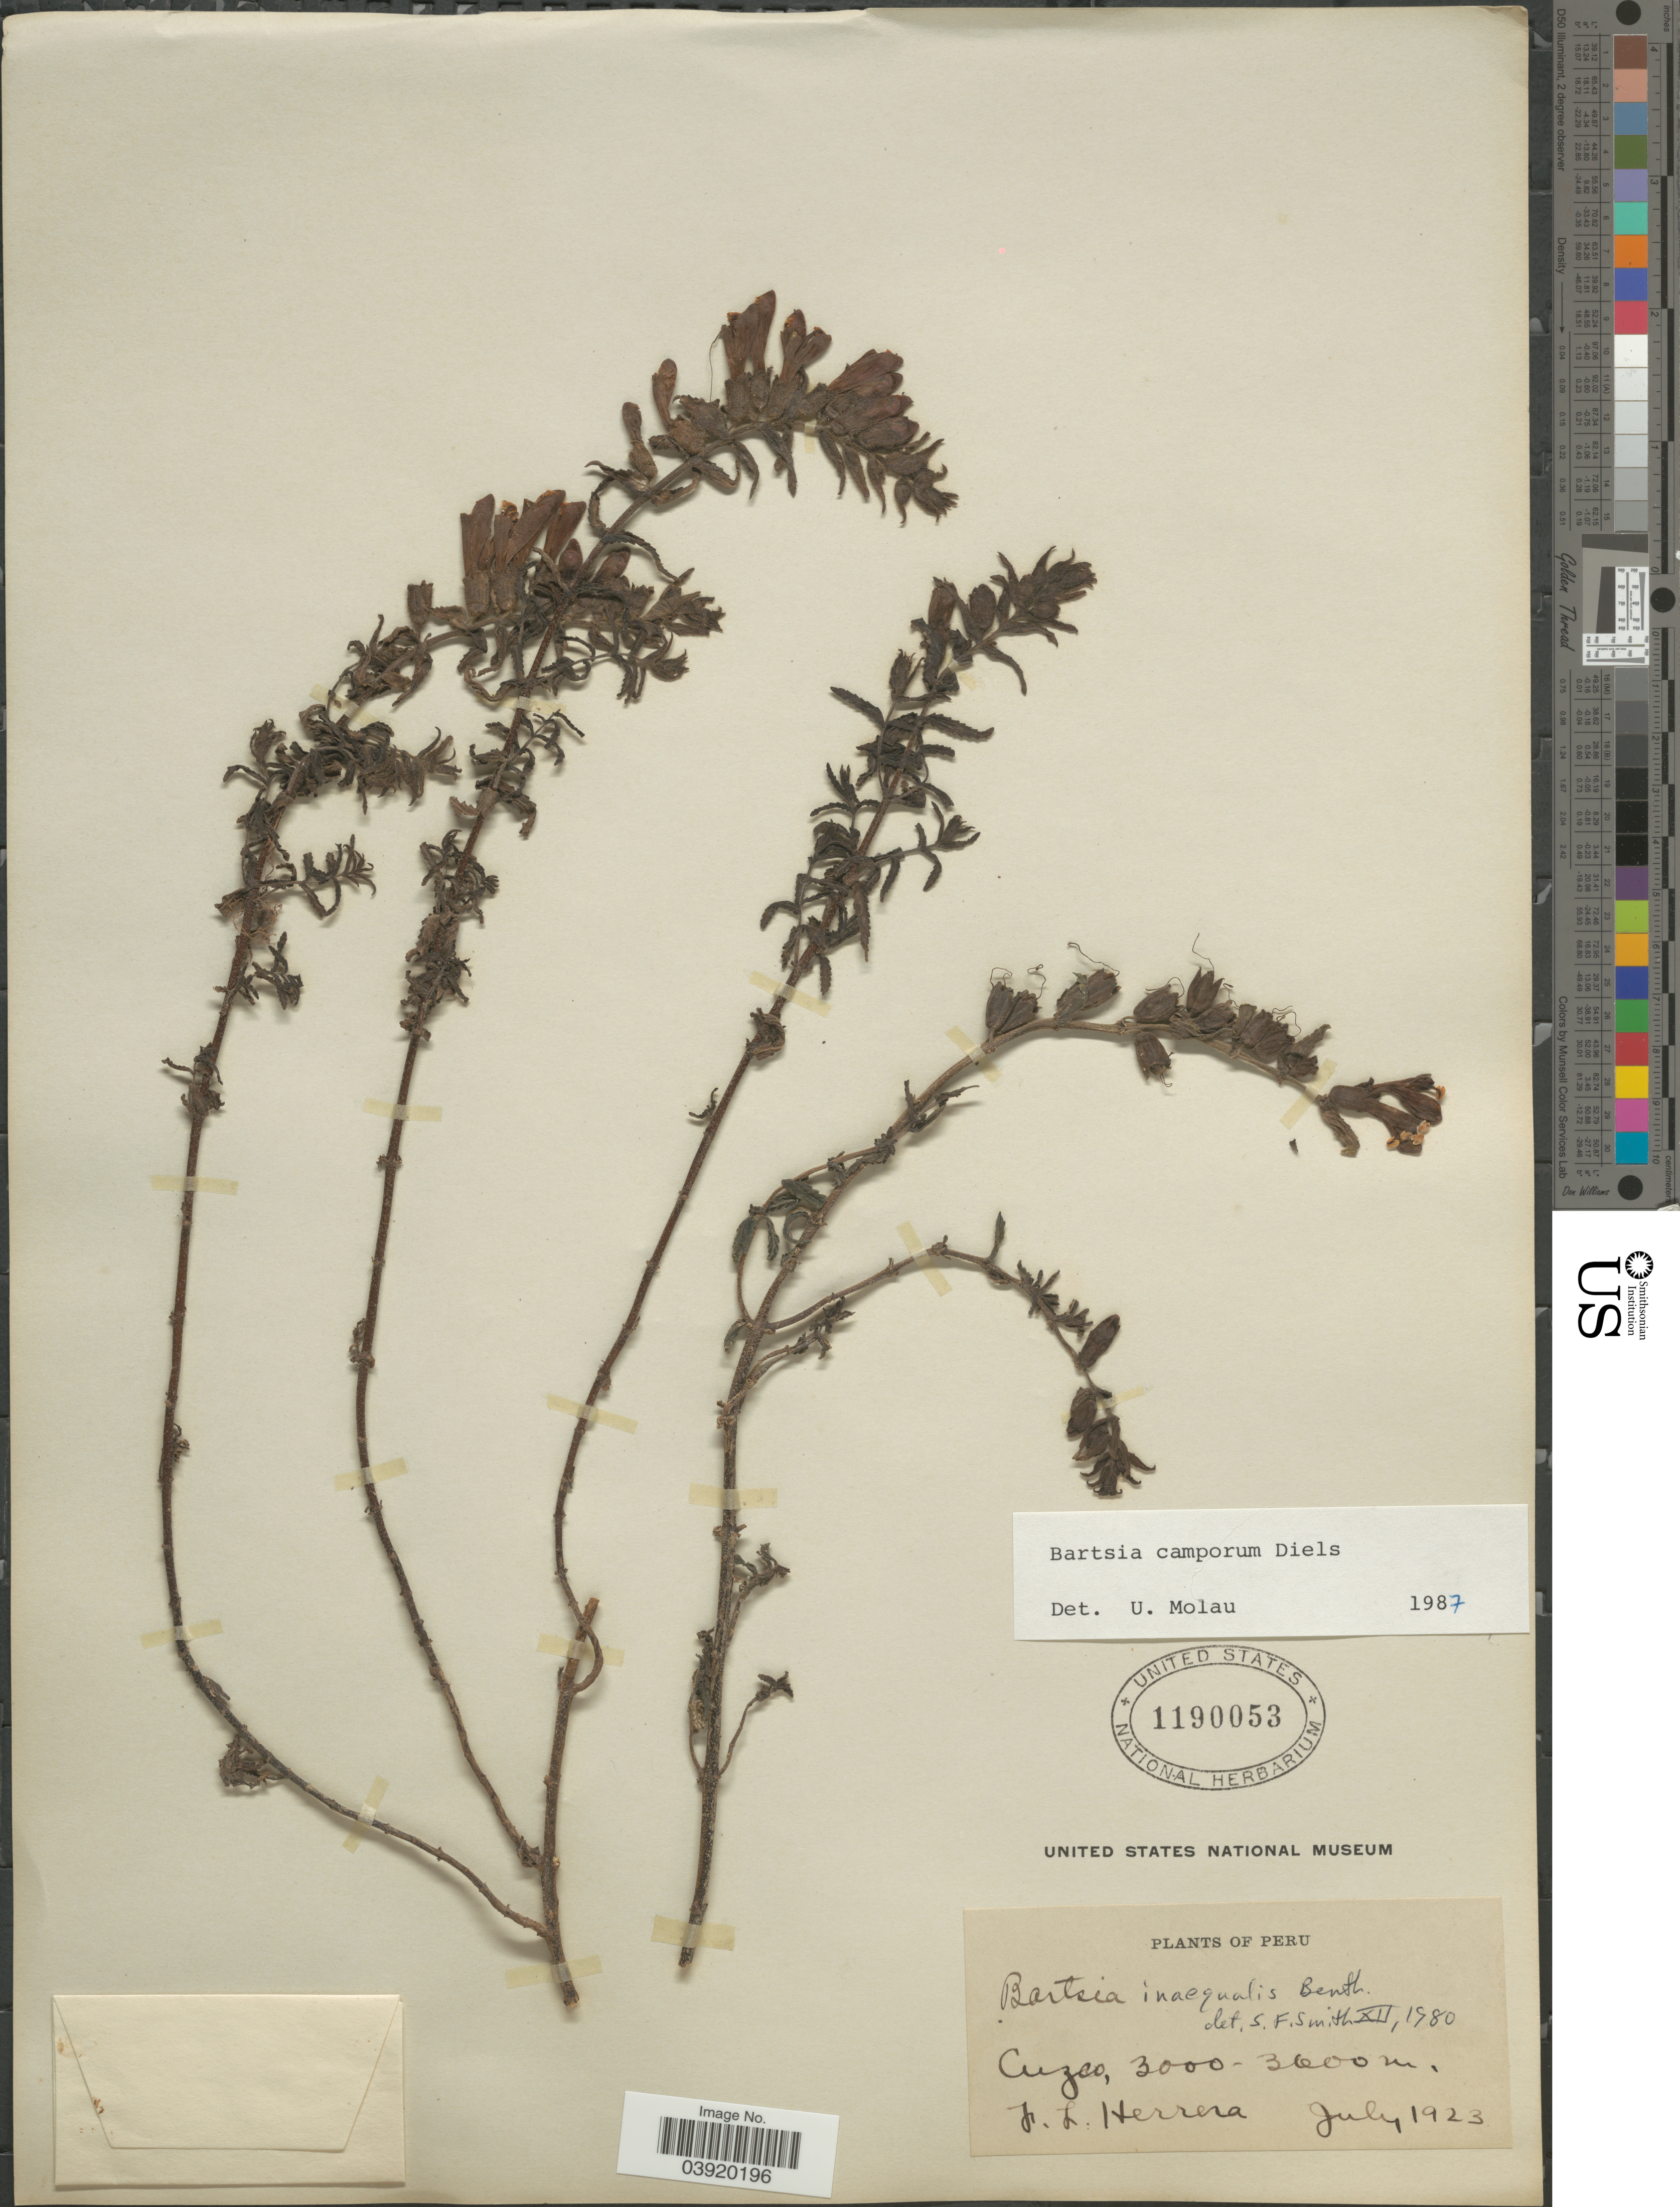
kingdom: Plantae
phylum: Tracheophyta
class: Magnoliopsida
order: Lamiales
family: Orobanchaceae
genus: Bartsia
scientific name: Bartsia camporum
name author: Diels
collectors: F. L. Herrera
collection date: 1923-07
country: Peru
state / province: Cusco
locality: Cuzco.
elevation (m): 3000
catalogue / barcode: US 1190053